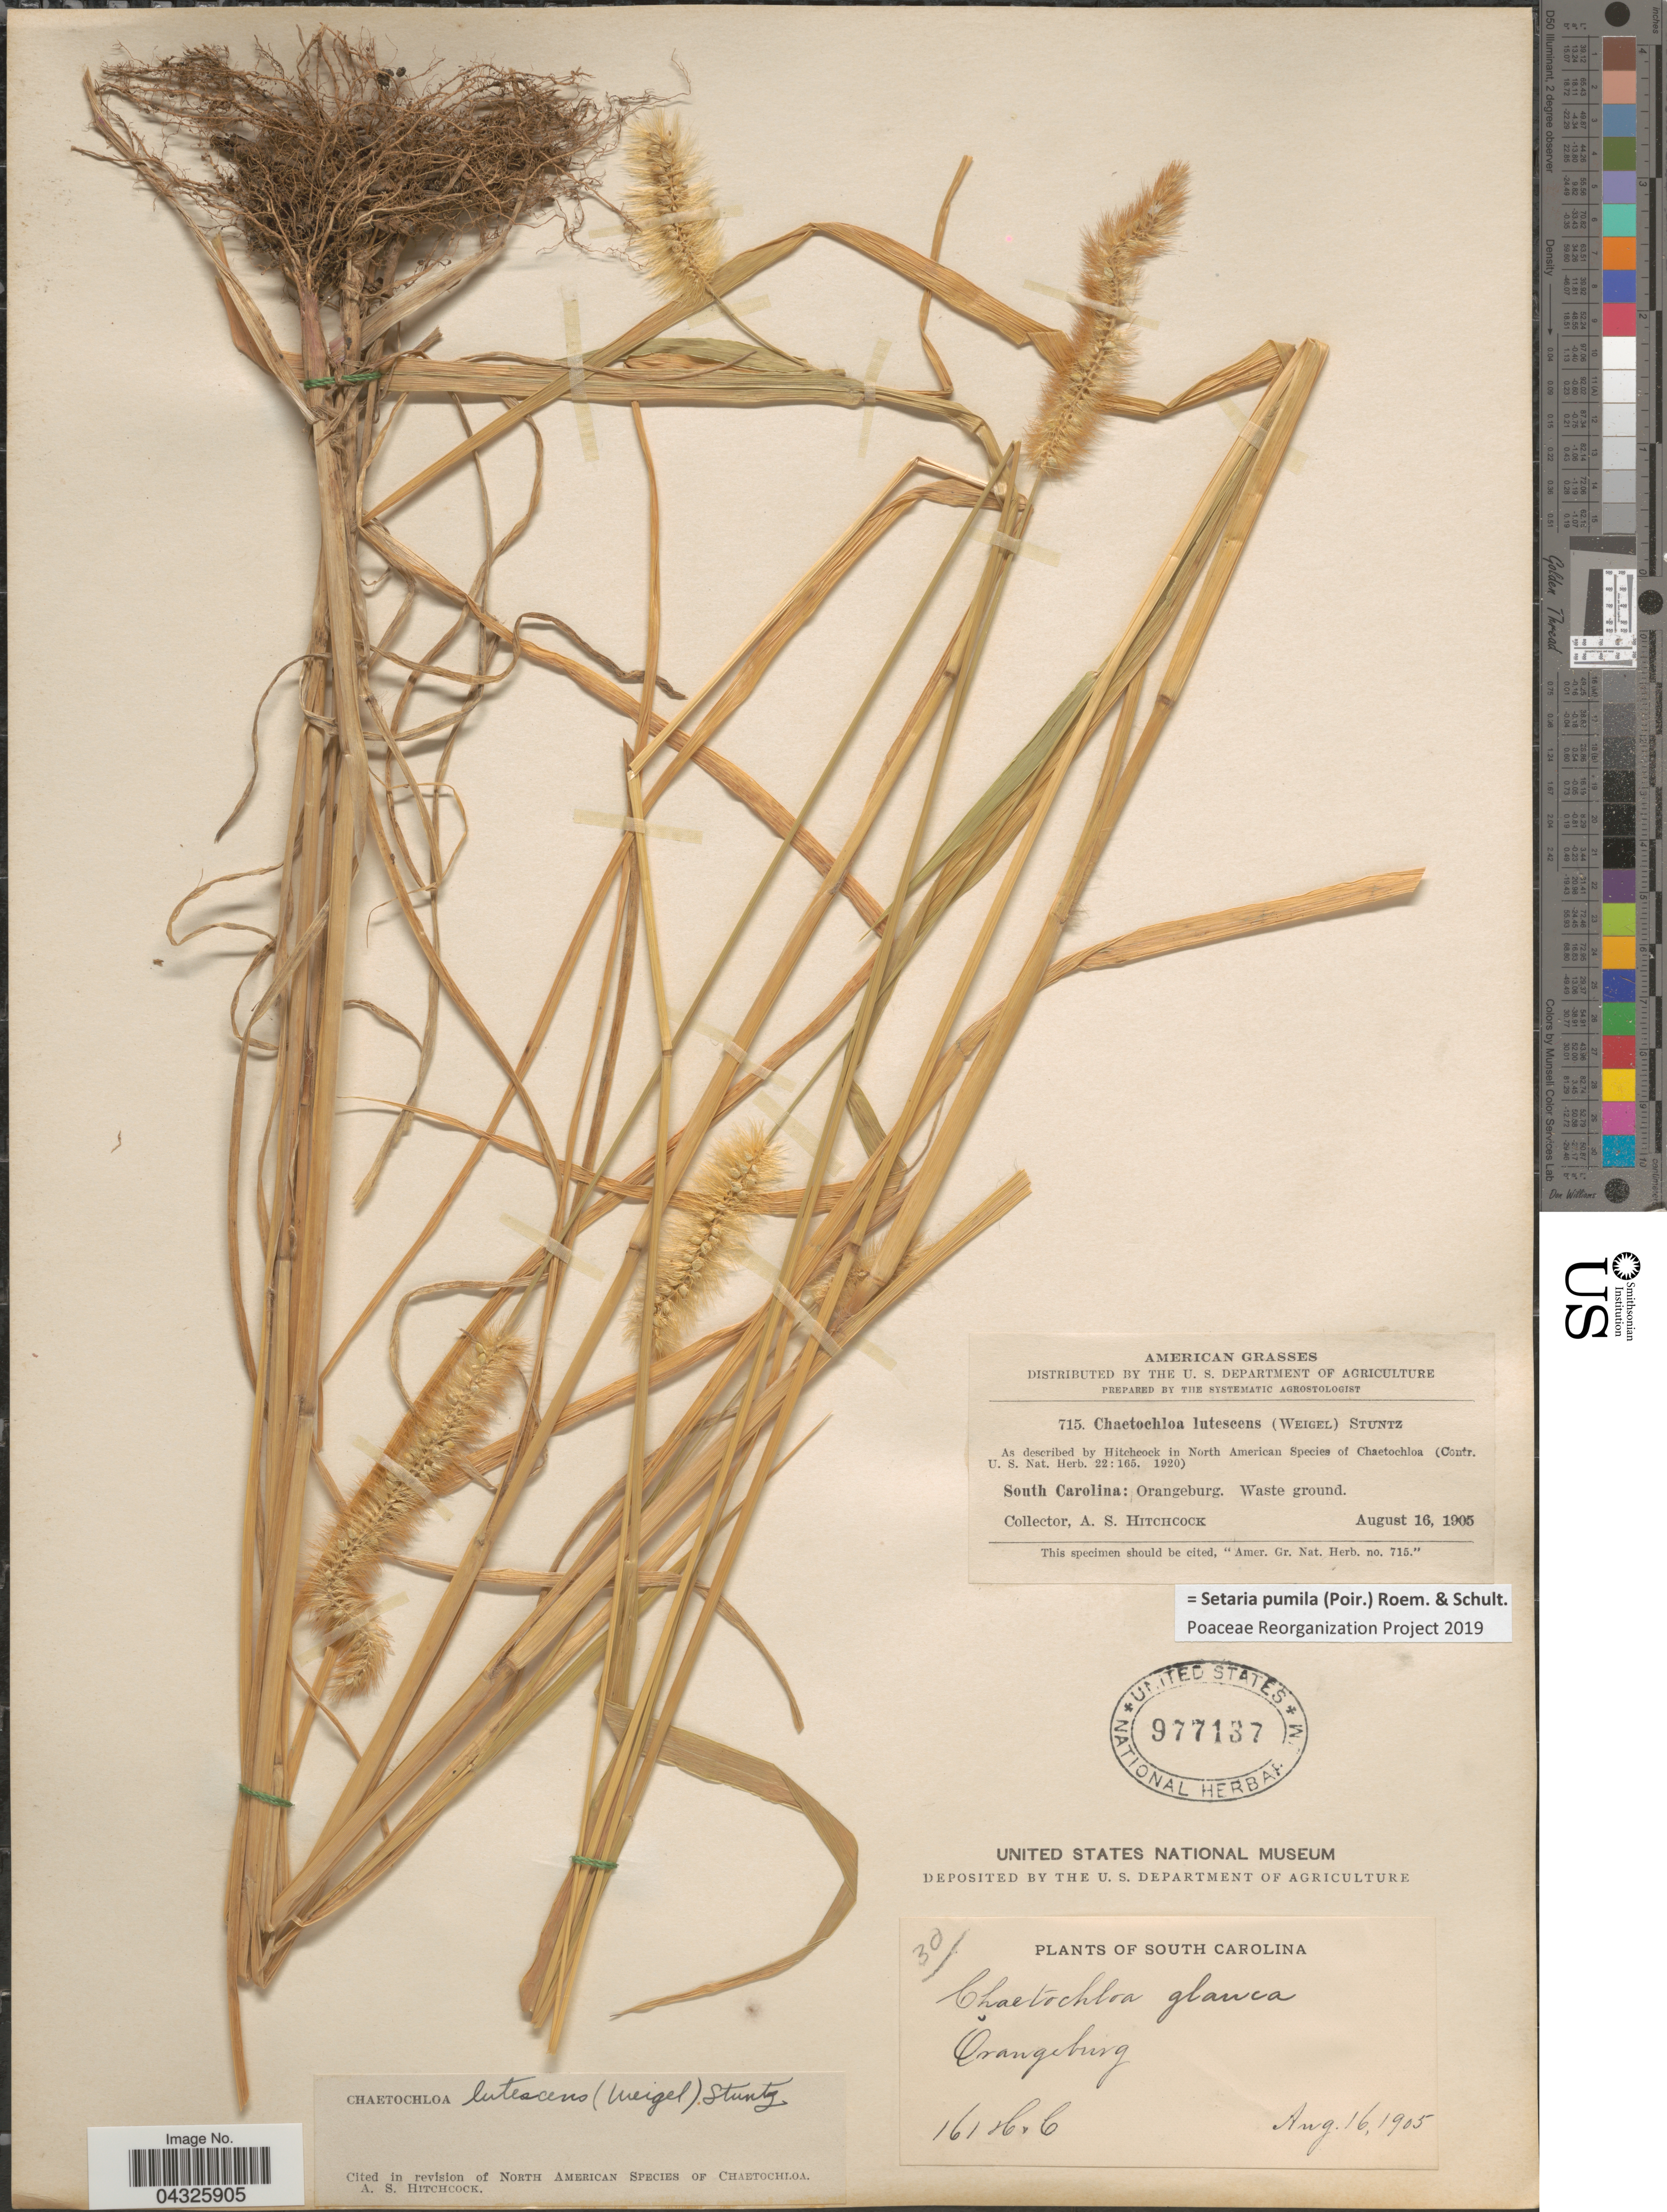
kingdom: Plantae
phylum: Tracheophyta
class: Liliopsida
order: Poales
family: Poaceae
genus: Setaria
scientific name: Setaria pumila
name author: (Poir.) Roem. & Schult.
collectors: A. S. Hitchcock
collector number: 715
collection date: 1905-08-16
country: United States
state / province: South Carolina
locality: Orangeburg.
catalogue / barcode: US 977137